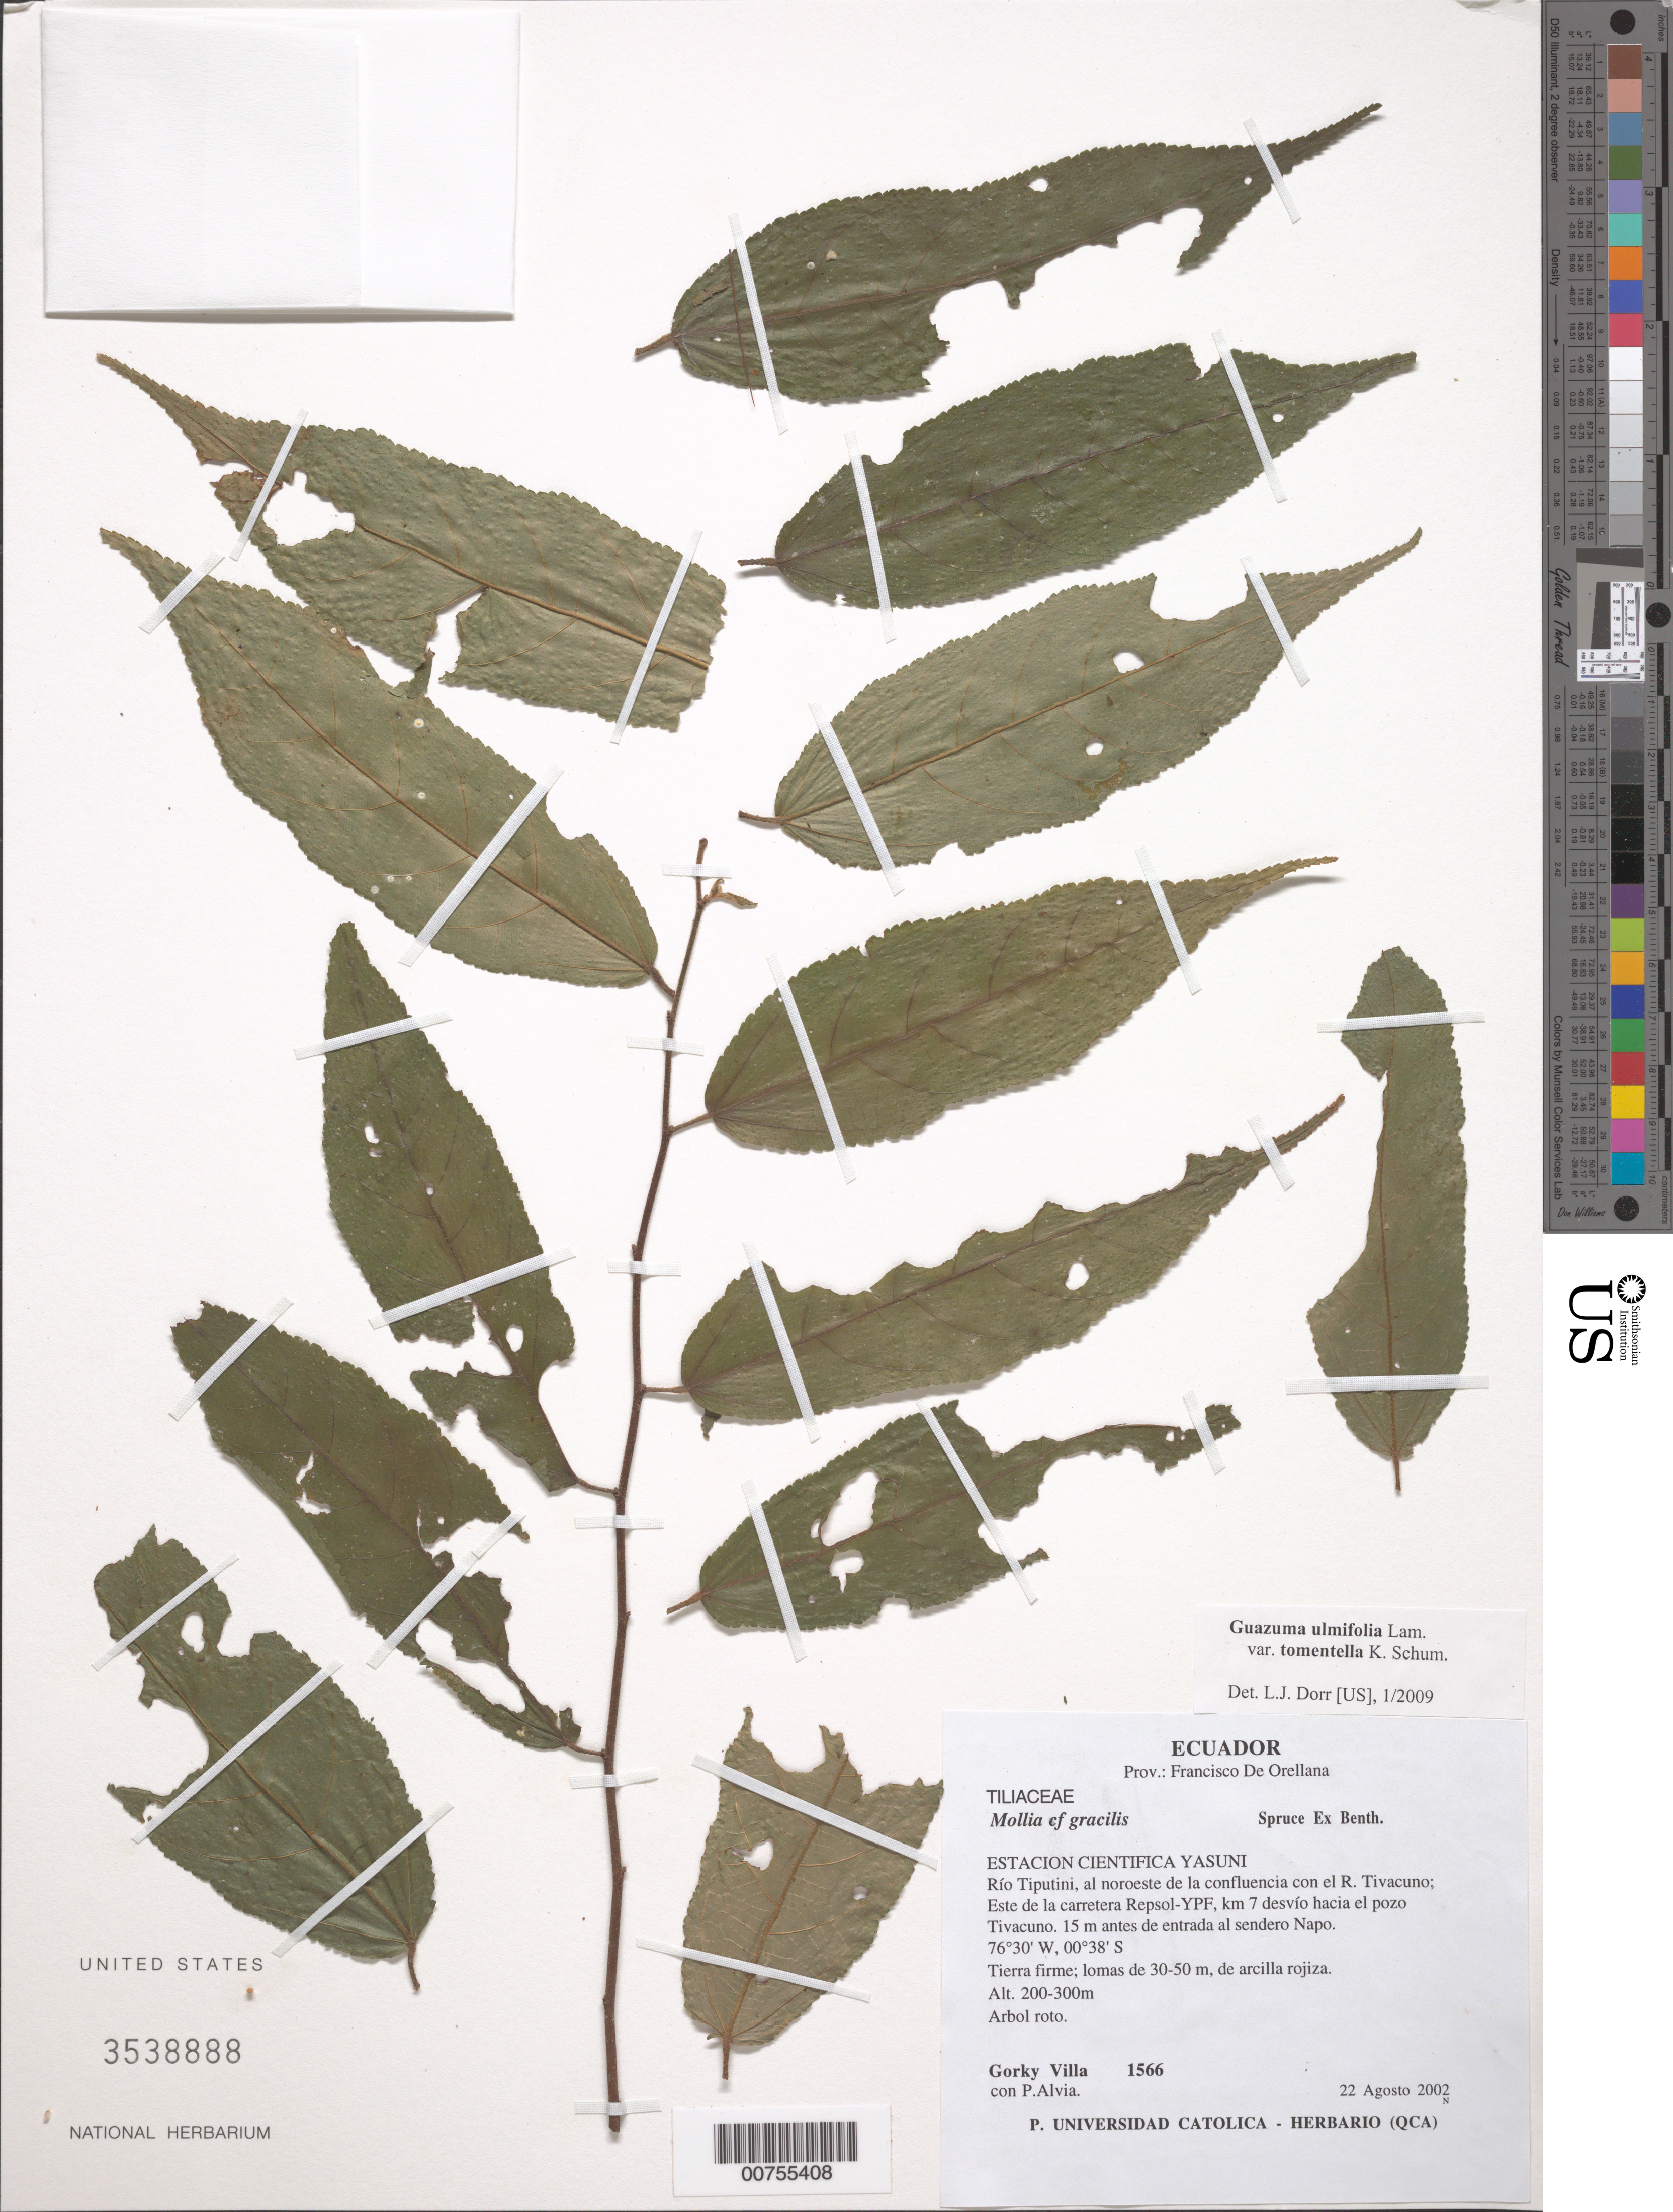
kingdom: Plantae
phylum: Tracheophyta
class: Magnoliopsida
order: Malvales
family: Malvaceae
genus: Guazuma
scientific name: Guazuma ulmifolia var. tomentella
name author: K. Schum.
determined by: Dorr, L. J., (BOT), Smithsonian Institution - National Museum of Natural History (UNITED STATES)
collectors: G. Villa & P. Alvia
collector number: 1566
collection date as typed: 22 Aug 2002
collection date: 2002-08-22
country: Ecuador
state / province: Napo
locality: Orellana, Estacion Cientifica Yasuni. Río Tiputini, NE de la confluencia con el R. Tivacuno; E de la carretera Repsol-YPF, km 7 desvío hacia el pozo Tivacuno. 15 m antes de entrada al sendero Napo.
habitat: Tierra firme, lomas de 30-50 m, de arcilla rojiza.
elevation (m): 200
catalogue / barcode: US 3538888